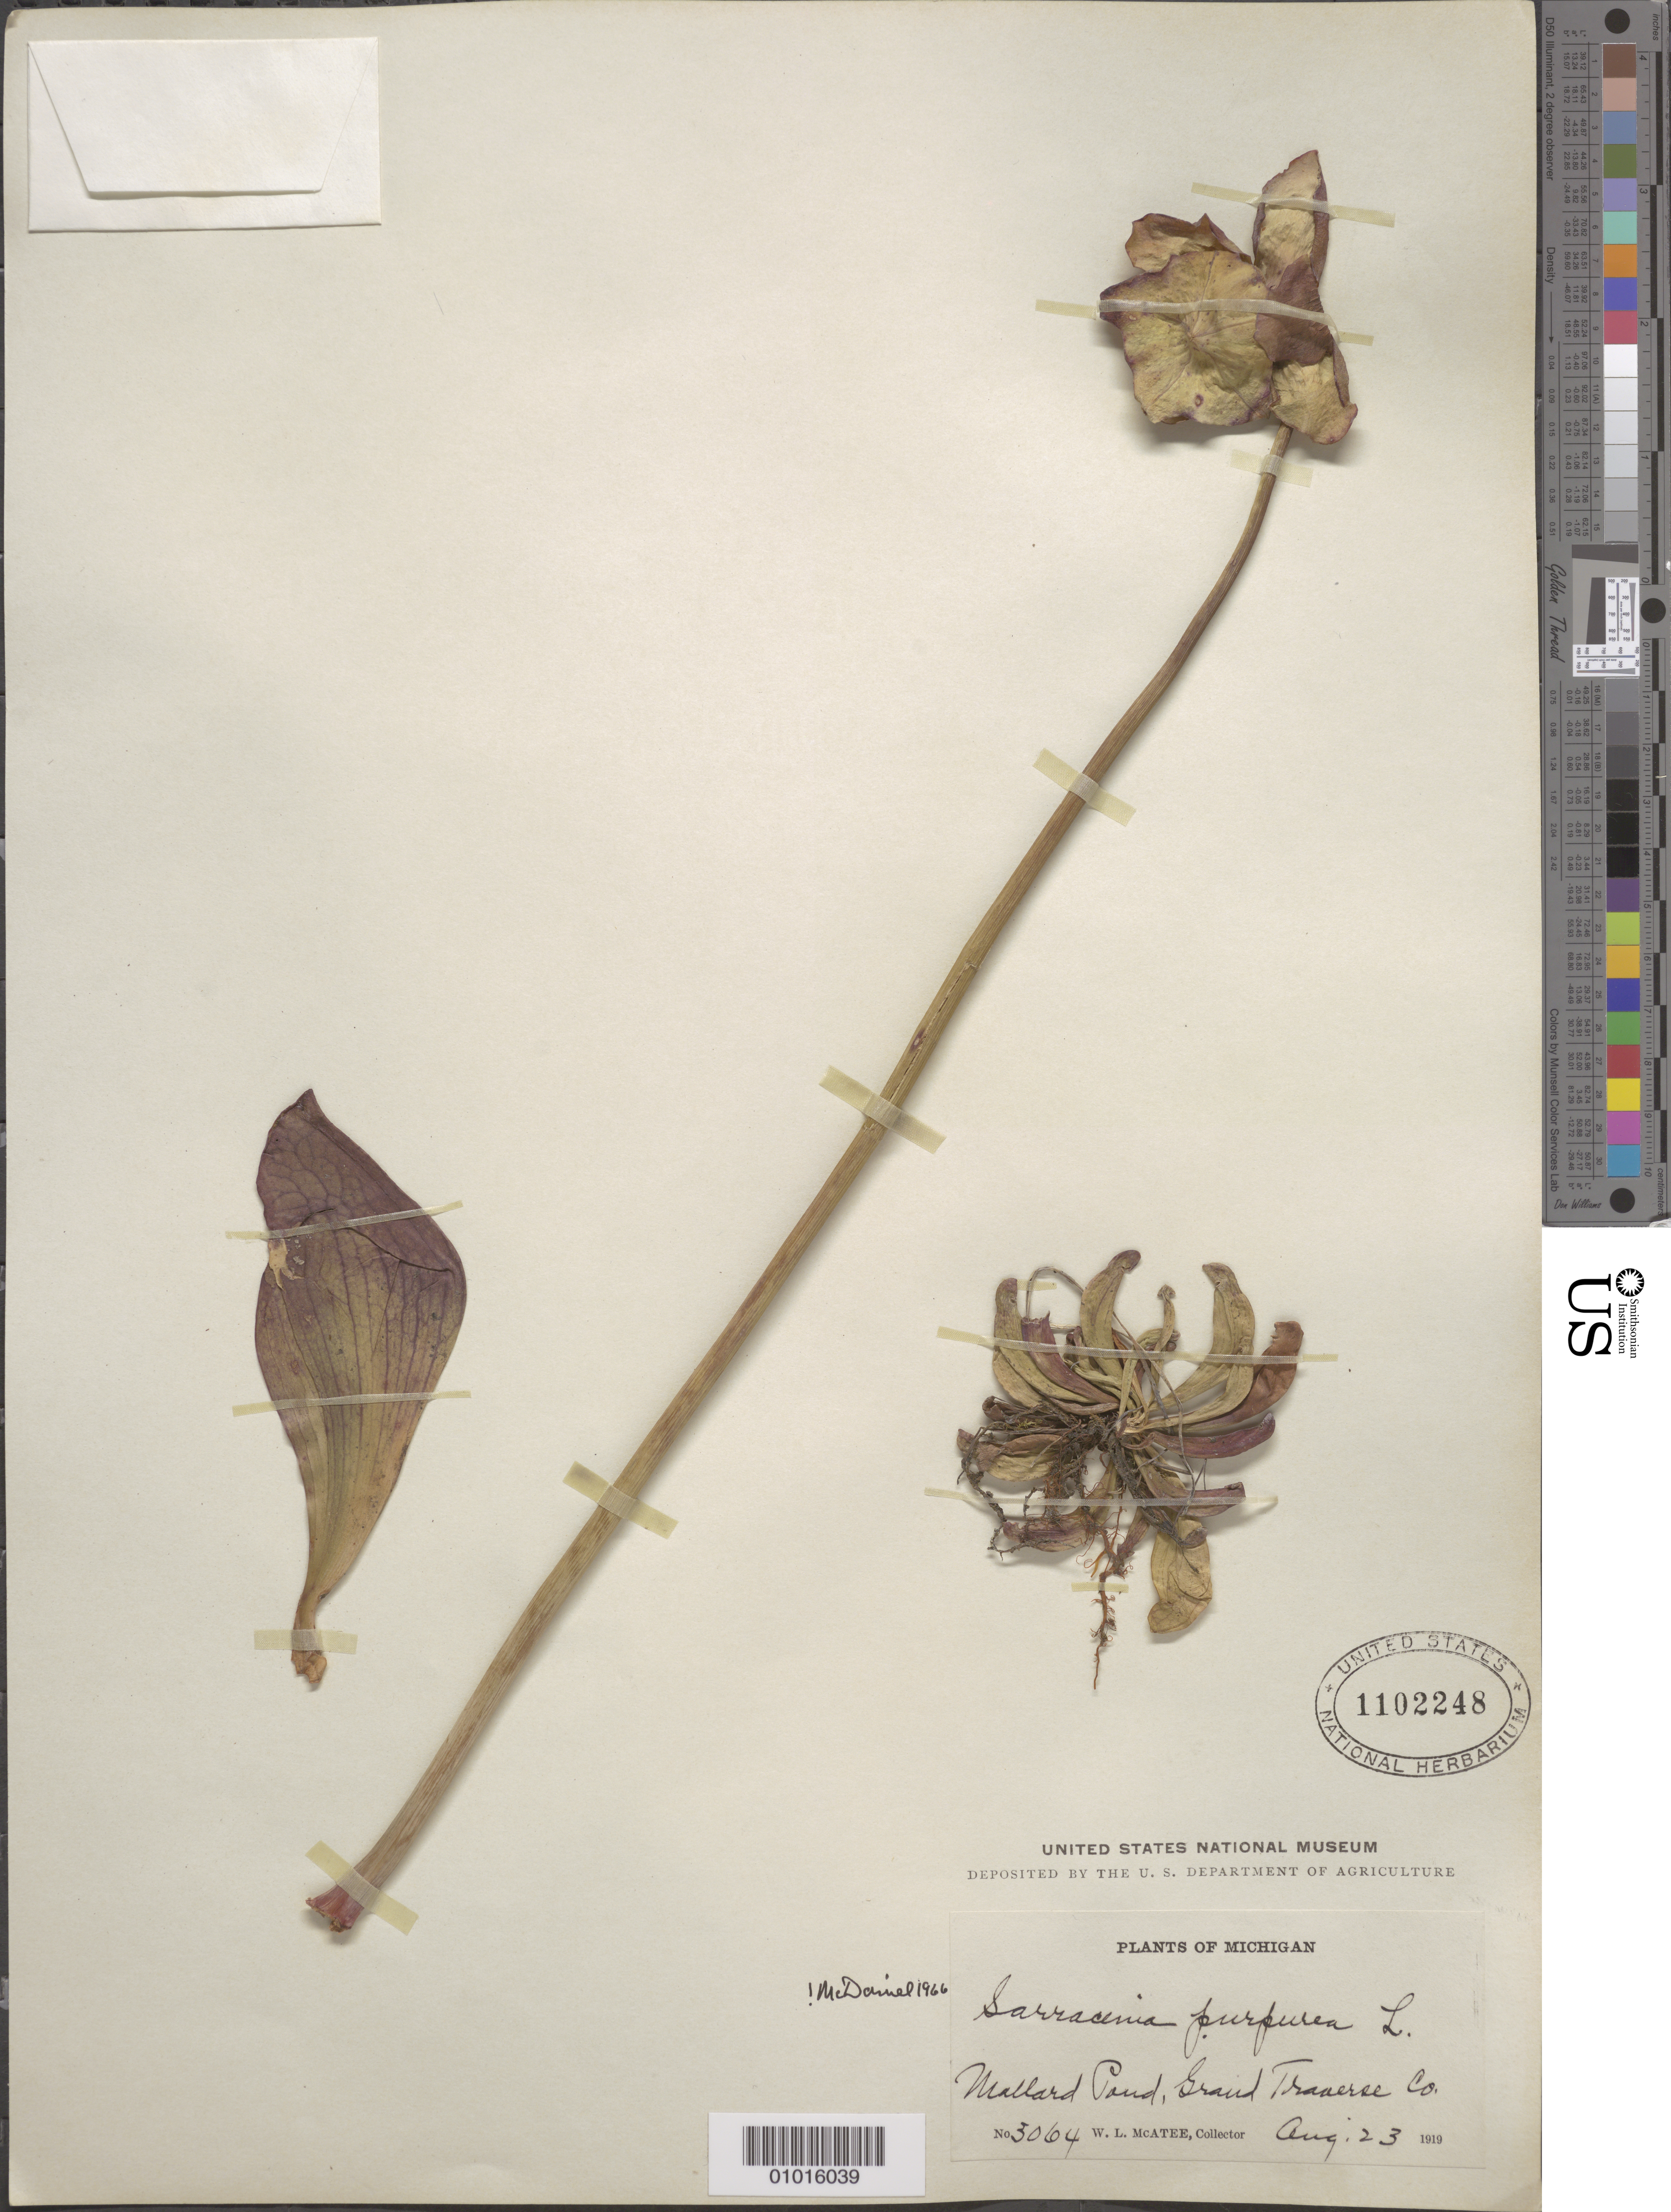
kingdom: Plantae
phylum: Tracheophyta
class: Magnoliopsida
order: Ericales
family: Sarraceniaceae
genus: Sarracenia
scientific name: Sarracenia purpurea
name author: L.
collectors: W. McAtee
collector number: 3064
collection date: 1919-08-23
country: United States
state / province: Michigan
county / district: Grand Traverse County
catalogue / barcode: US 1102248